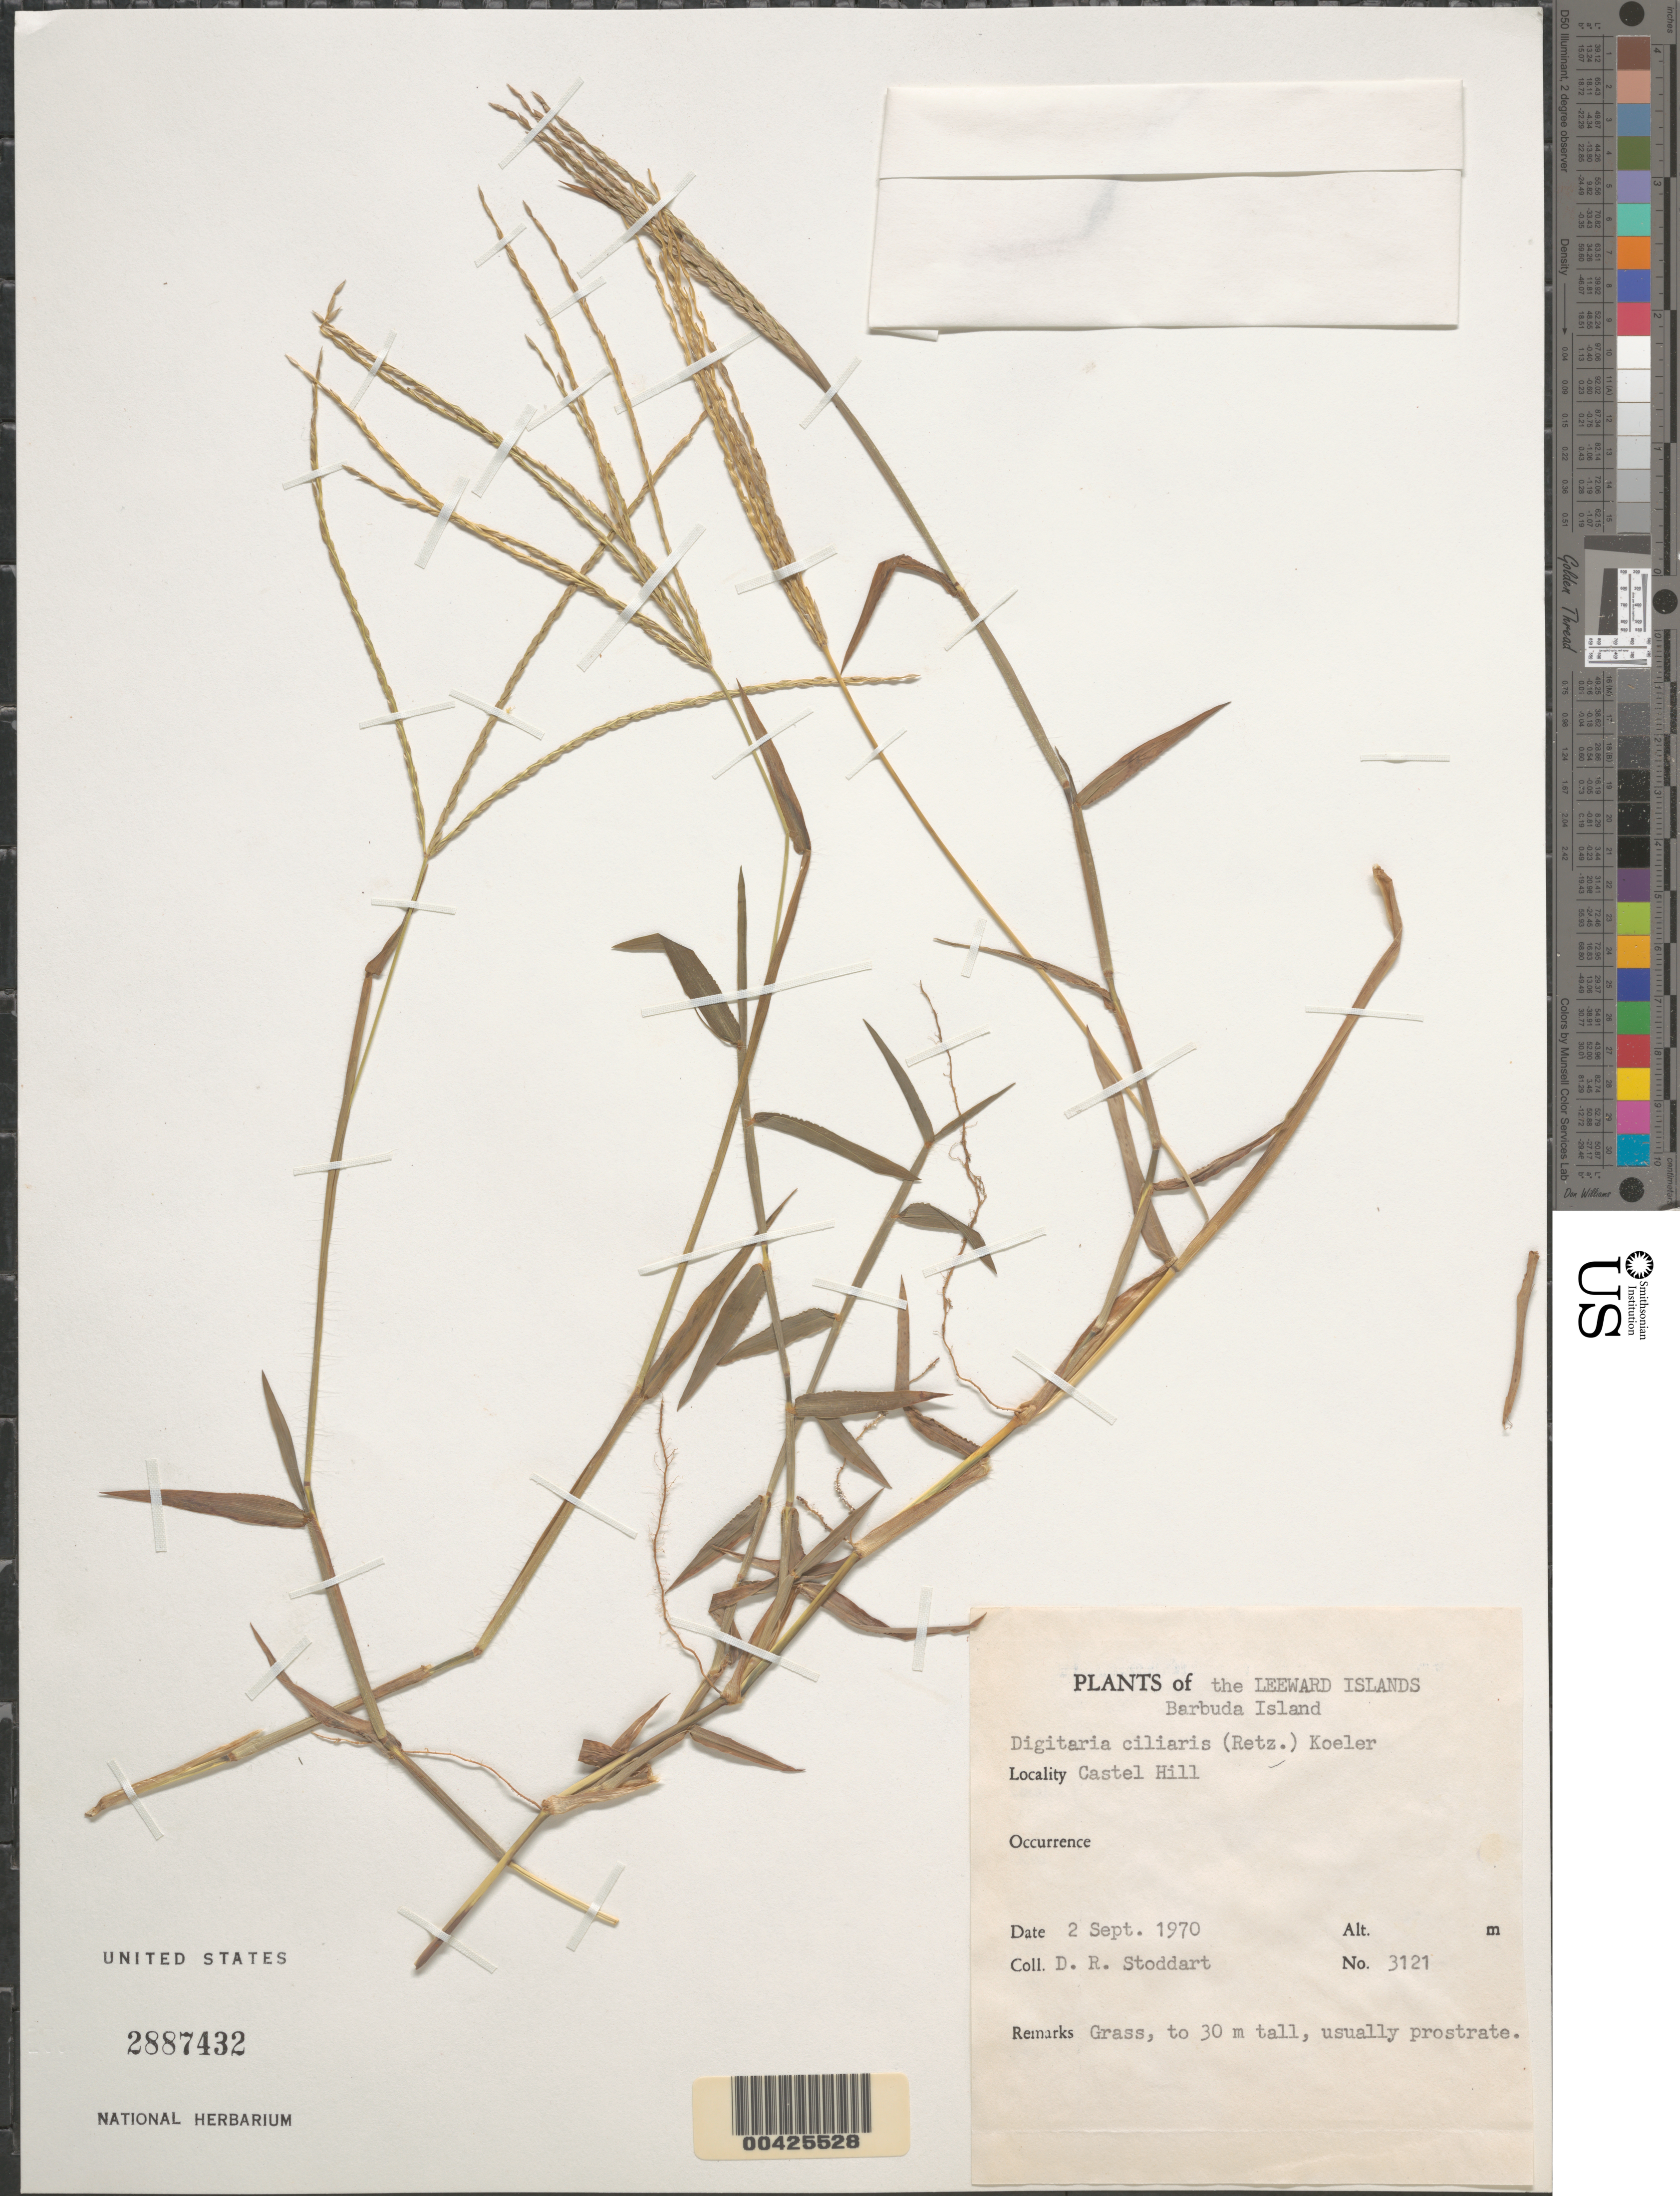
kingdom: Plantae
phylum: Tracheophyta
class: Liliopsida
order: Poales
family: Poaceae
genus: Digitaria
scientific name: Digitaria ciliaris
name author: (Retz.) Koeler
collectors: D. R. Stoddart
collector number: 3121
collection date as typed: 02 Sep 1970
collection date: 1970-09-02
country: Antigua and Barbuda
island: Barbuda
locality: Castel Hill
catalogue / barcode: US 2887432